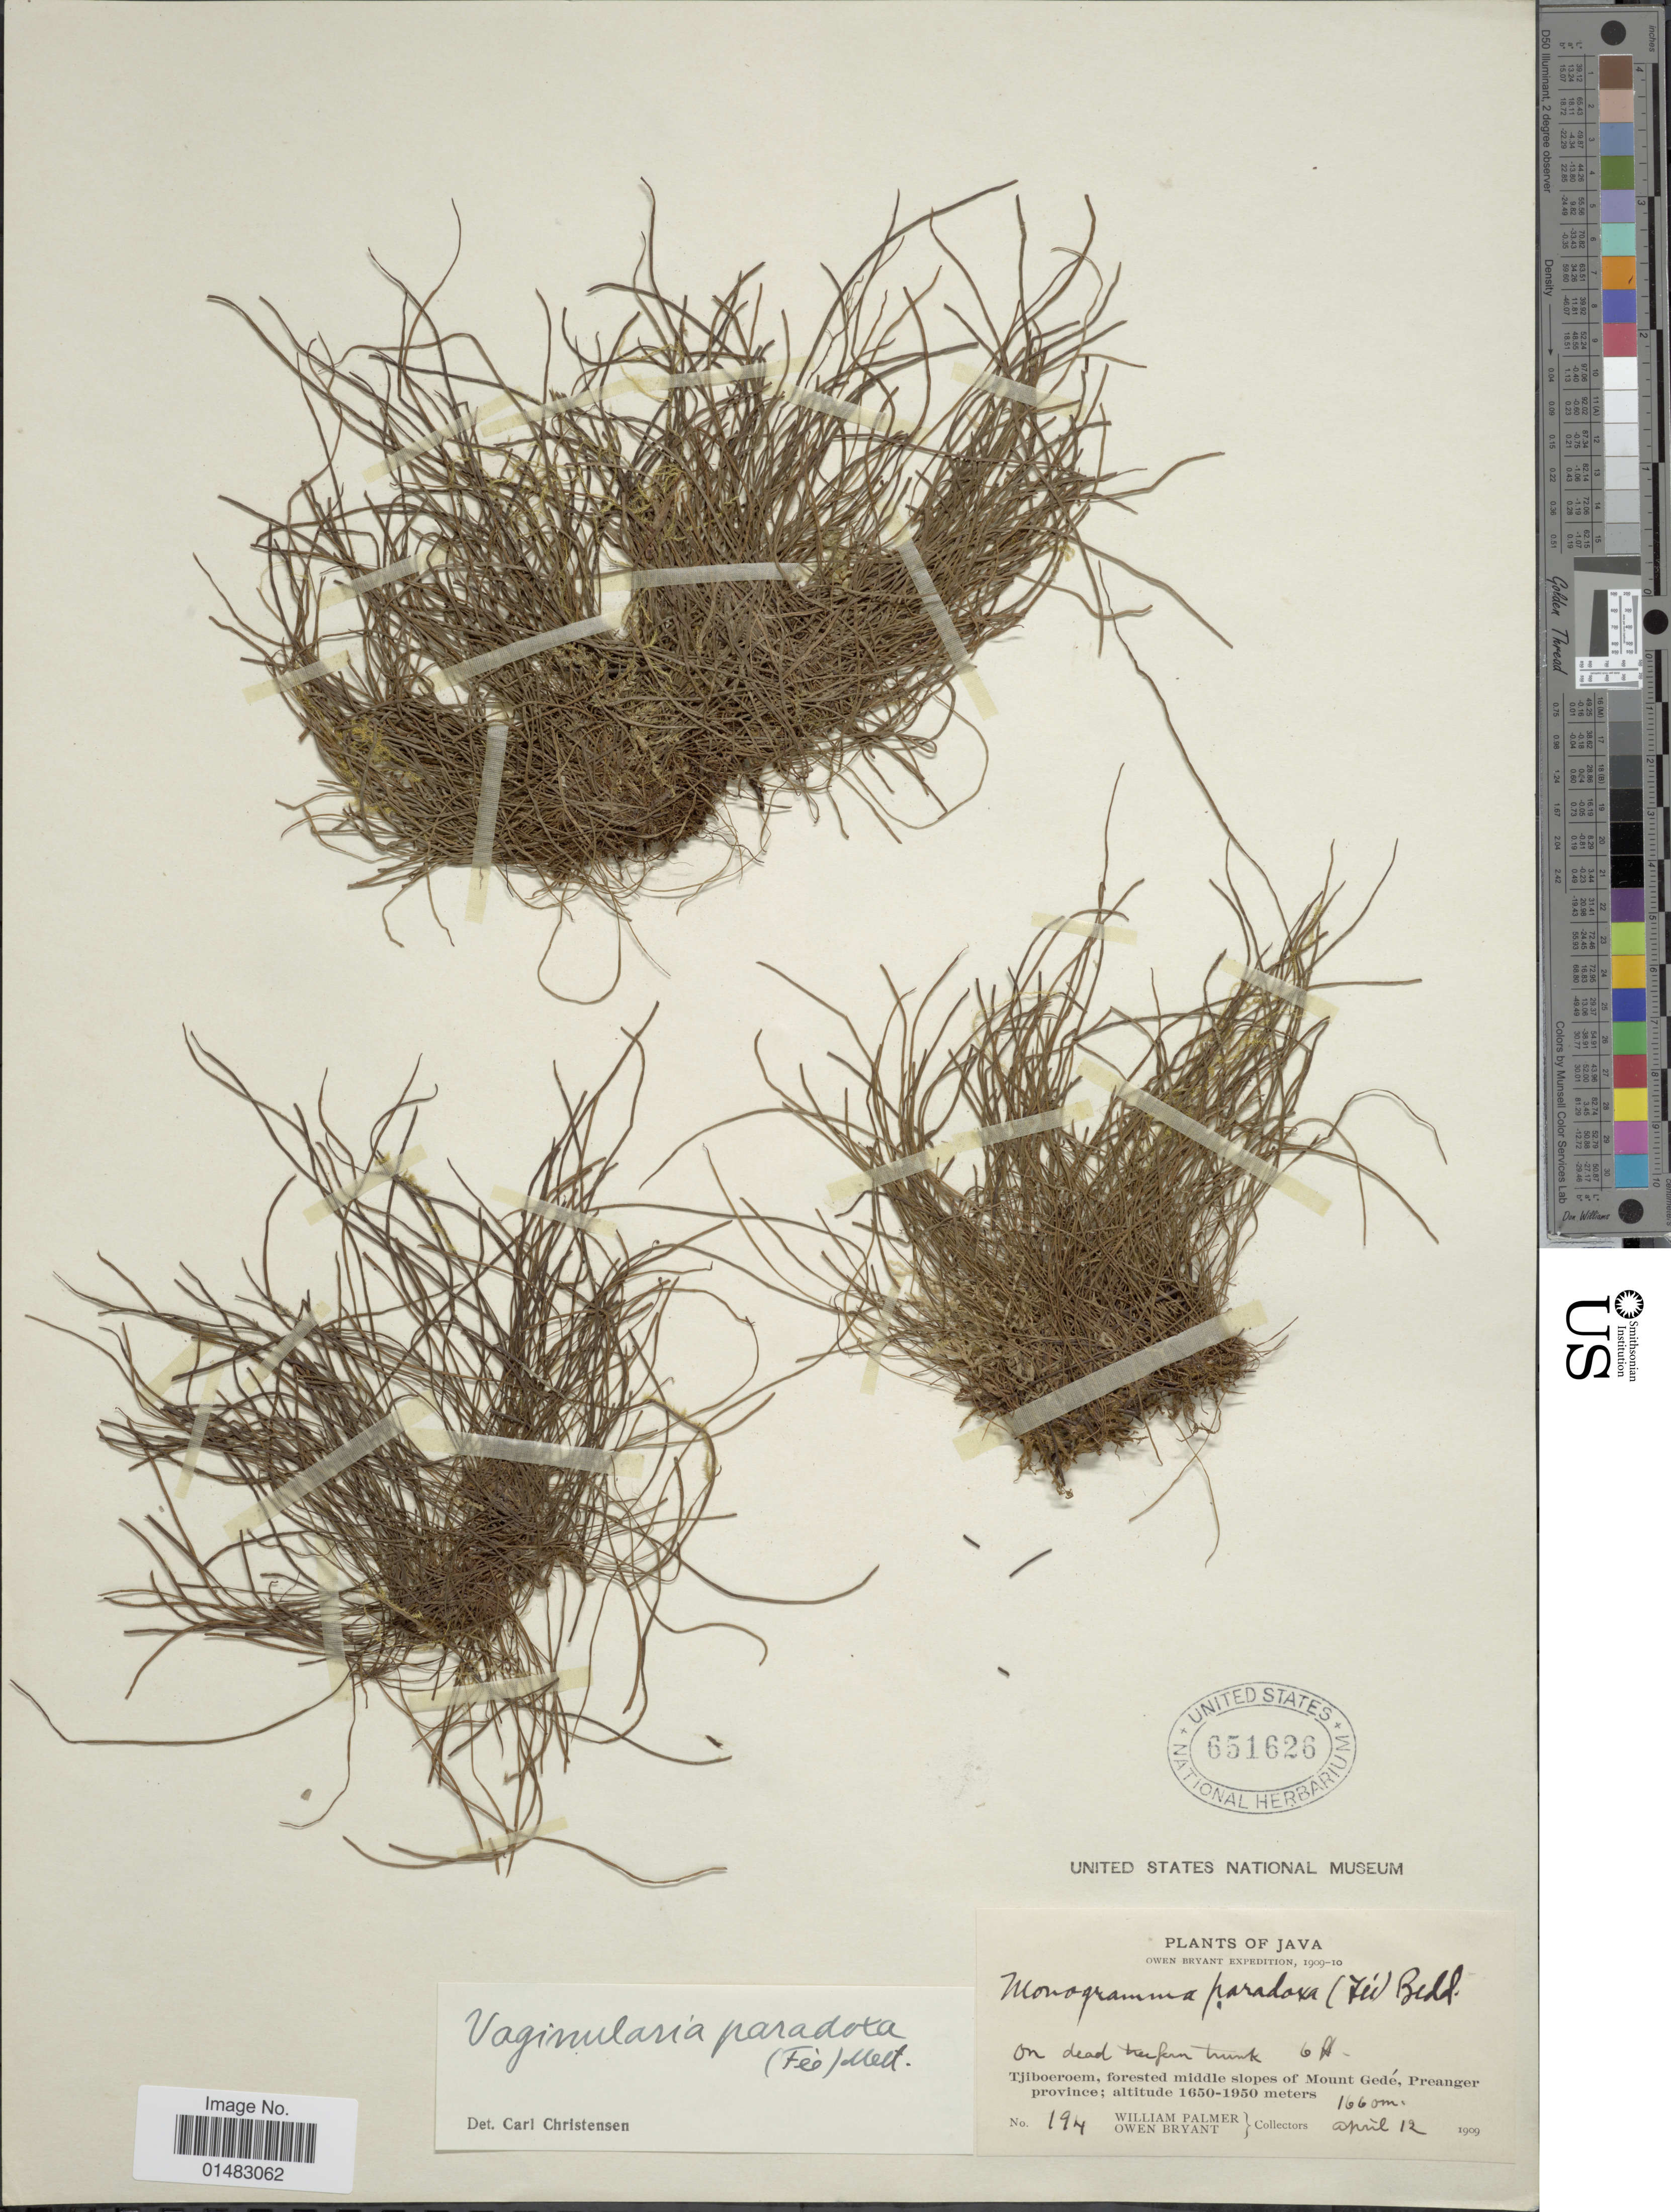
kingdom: Plantae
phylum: Tracheophyta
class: Polypodiopsida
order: Polypodiales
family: Pteridaceae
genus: Vaginularia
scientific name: Vaginularia paradoxa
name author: (Fée) Mett. ex Miq.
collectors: W. Palmer & O. Bryant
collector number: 194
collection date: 1909-04-12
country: Indonesia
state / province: Java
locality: Tjiboeroem, forested middle slopes of Mount Gedé, Preager Province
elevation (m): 1660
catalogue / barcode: US 651626